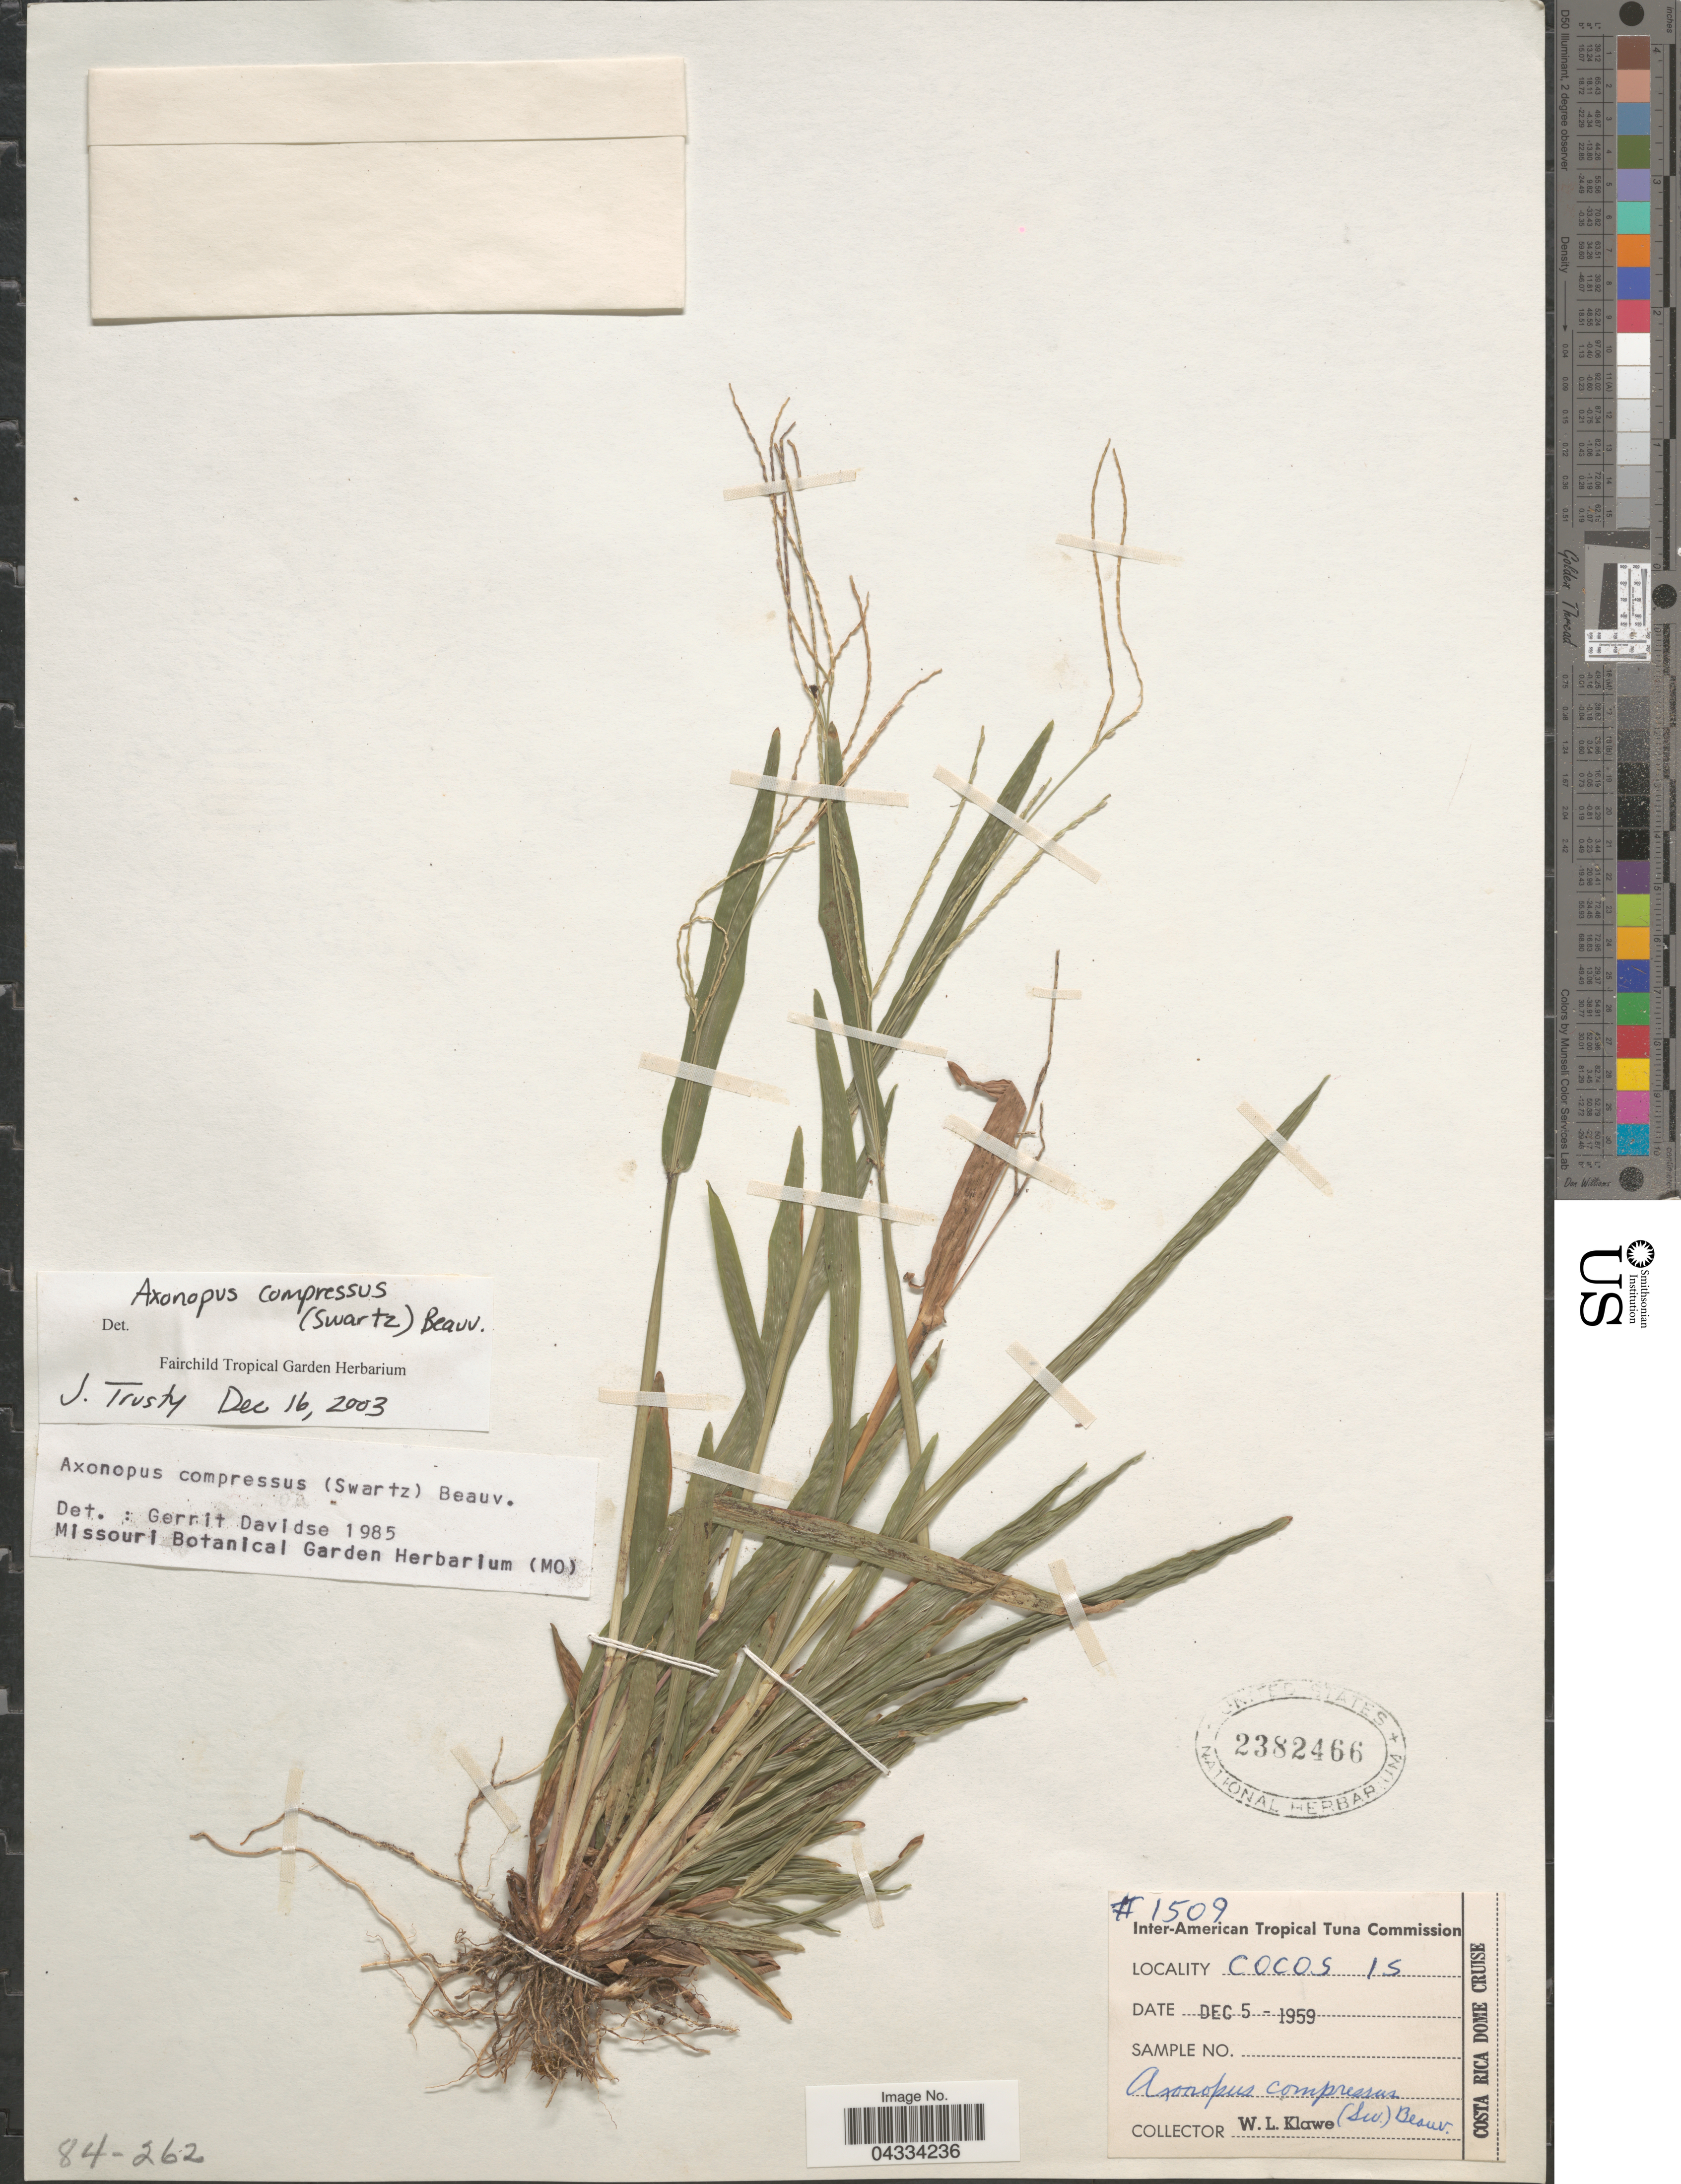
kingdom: Plantae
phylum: Tracheophyta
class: Liliopsida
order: Poales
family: Poaceae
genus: Axonopus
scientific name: Axonopus compressus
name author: (Sw.) P. Beauv.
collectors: W. Klawe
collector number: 1509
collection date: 1959-12-05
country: Costa Rica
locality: Cocos Is. Dome Cruis.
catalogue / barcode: US 2382466